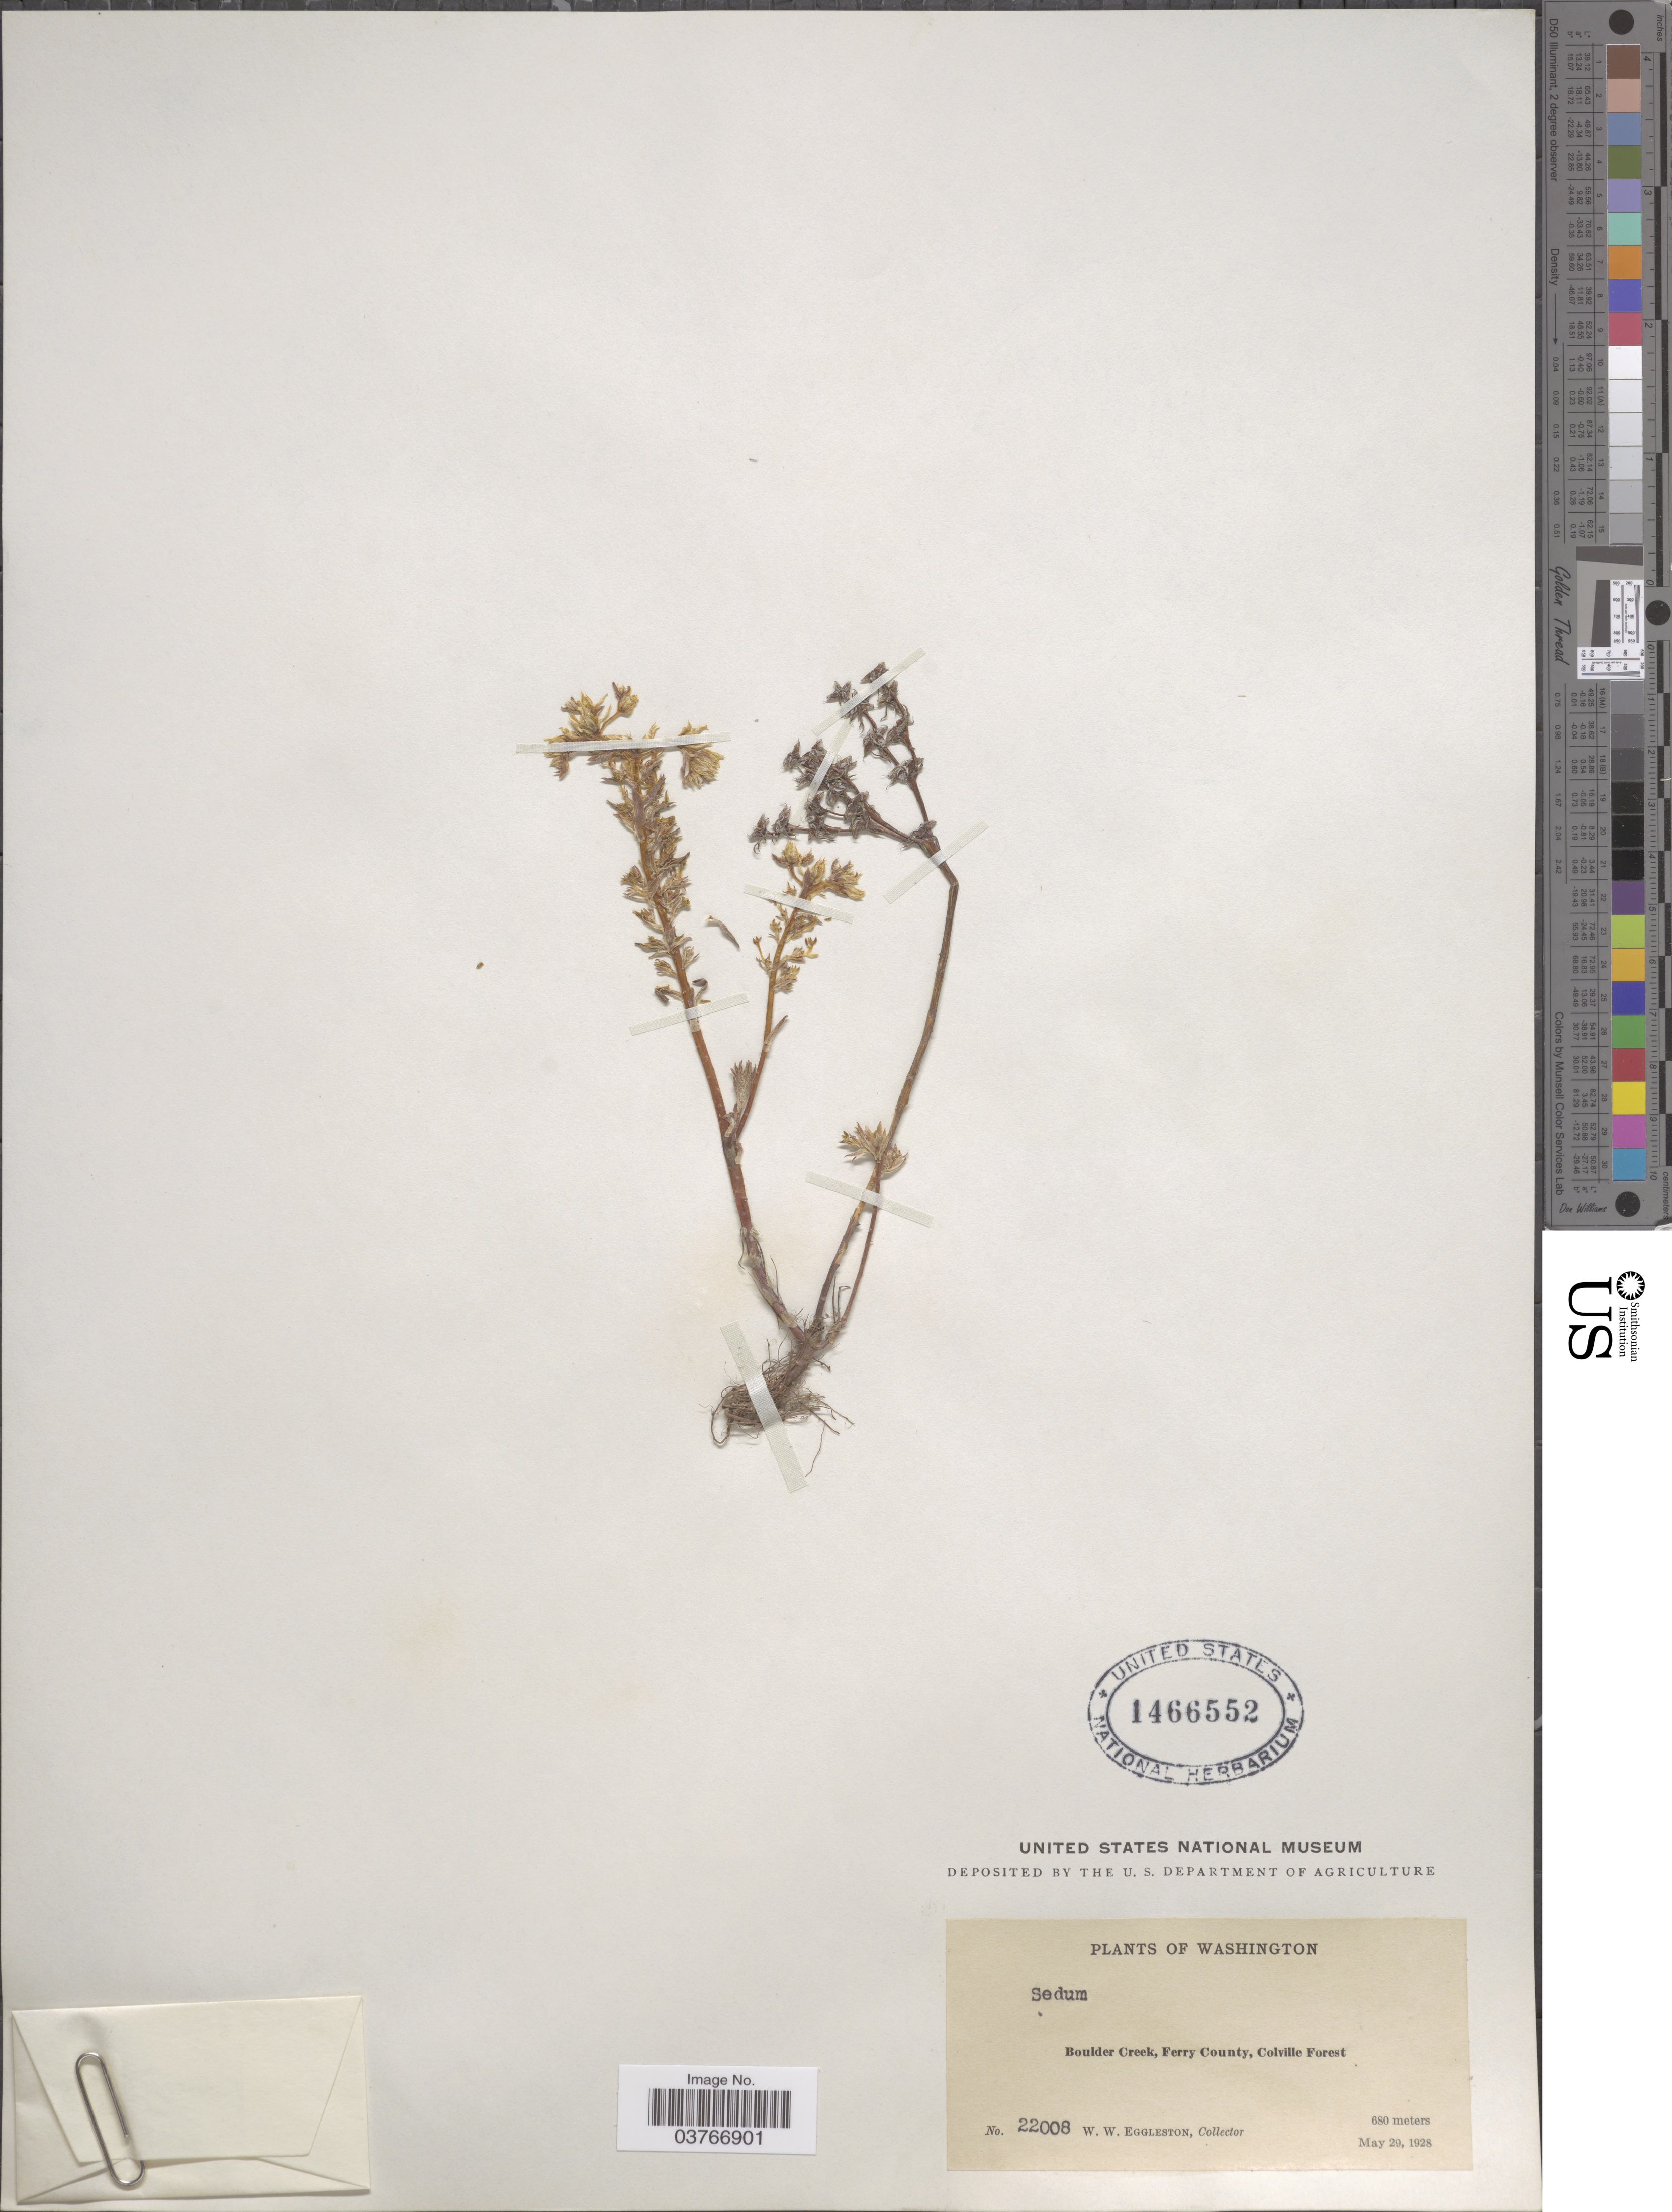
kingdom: Plantae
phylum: Tracheophyta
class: Magnoliopsida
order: Saxifragales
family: Crassulaceae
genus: Sedum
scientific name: Sedum sp.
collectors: W. W. Eggleston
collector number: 22008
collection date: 1928-05-29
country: United States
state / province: Washington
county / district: Ferry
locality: Boulder Creek, Ferry County, Colville Forest.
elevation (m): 680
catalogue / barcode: US 1466552